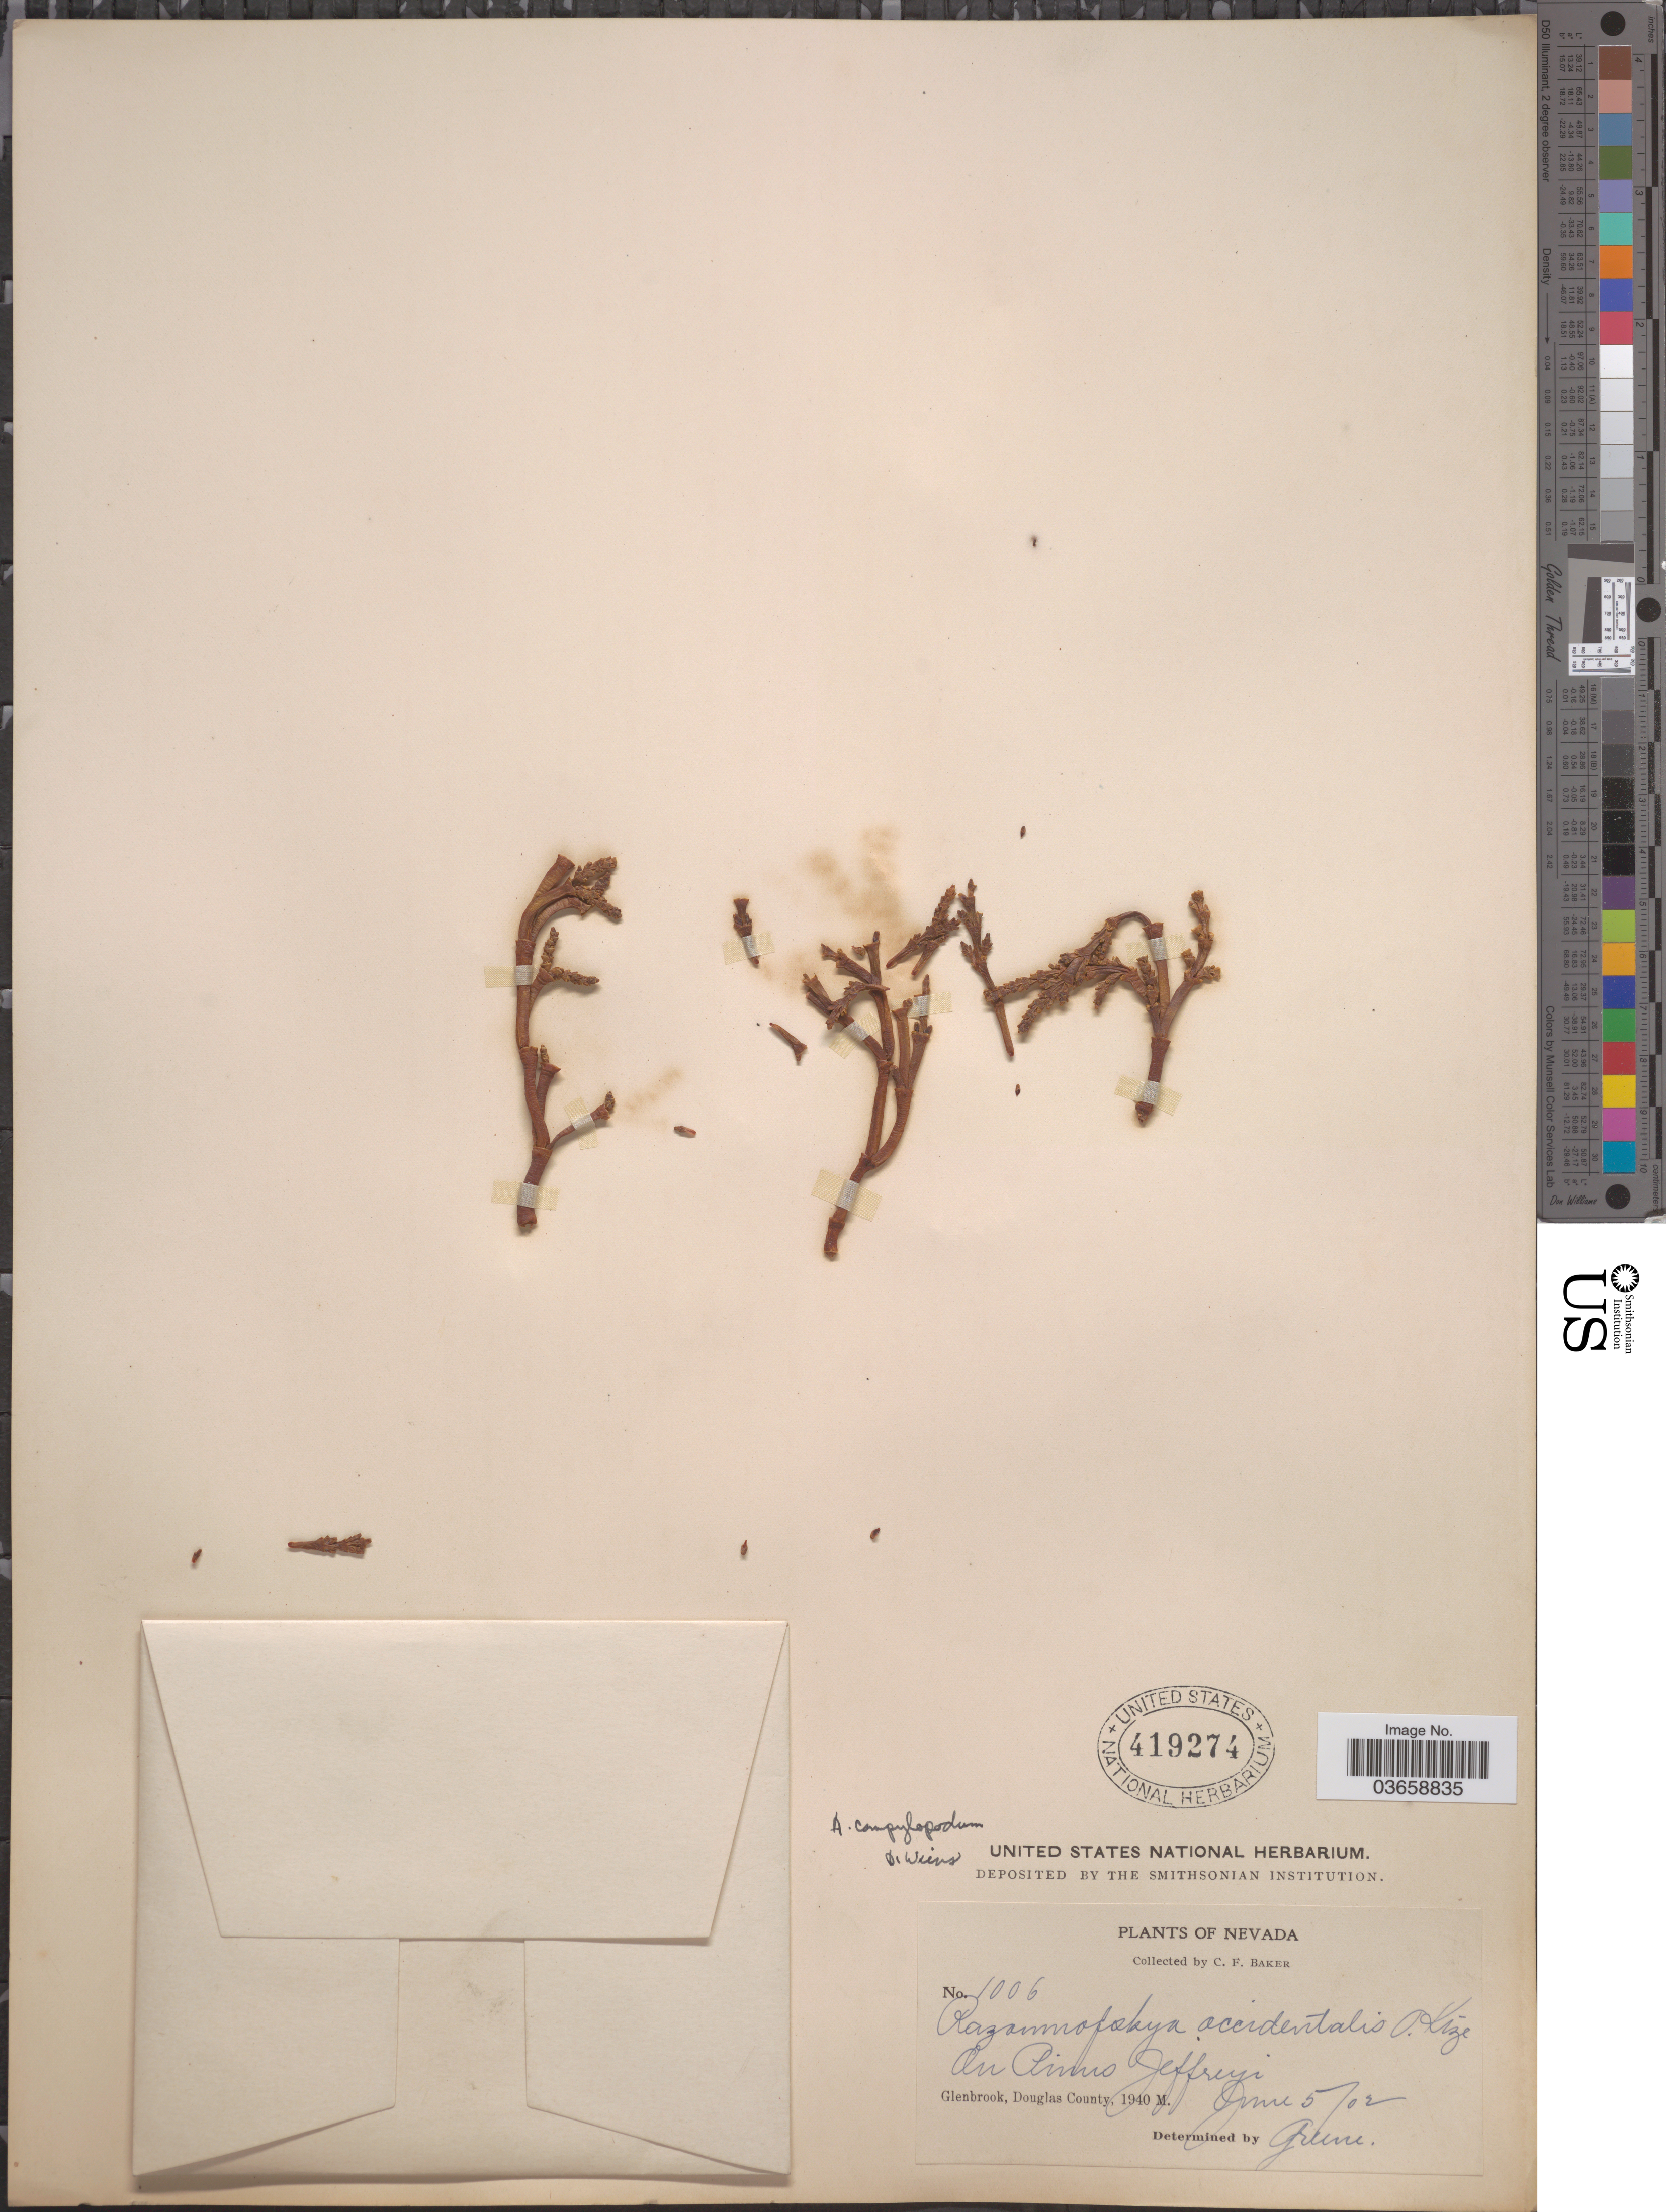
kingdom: Plantae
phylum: Tracheophyta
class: Magnoliopsida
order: Santalales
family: Viscaceae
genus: Arceuthobium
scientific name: Arceuthobium campylopodum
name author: Engelm.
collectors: C. F. Baker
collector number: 1006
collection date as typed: Transcribed d/m/y: 5/6/2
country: United States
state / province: Nevada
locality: Glenbrook, Douglas County.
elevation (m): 1940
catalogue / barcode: US 419274